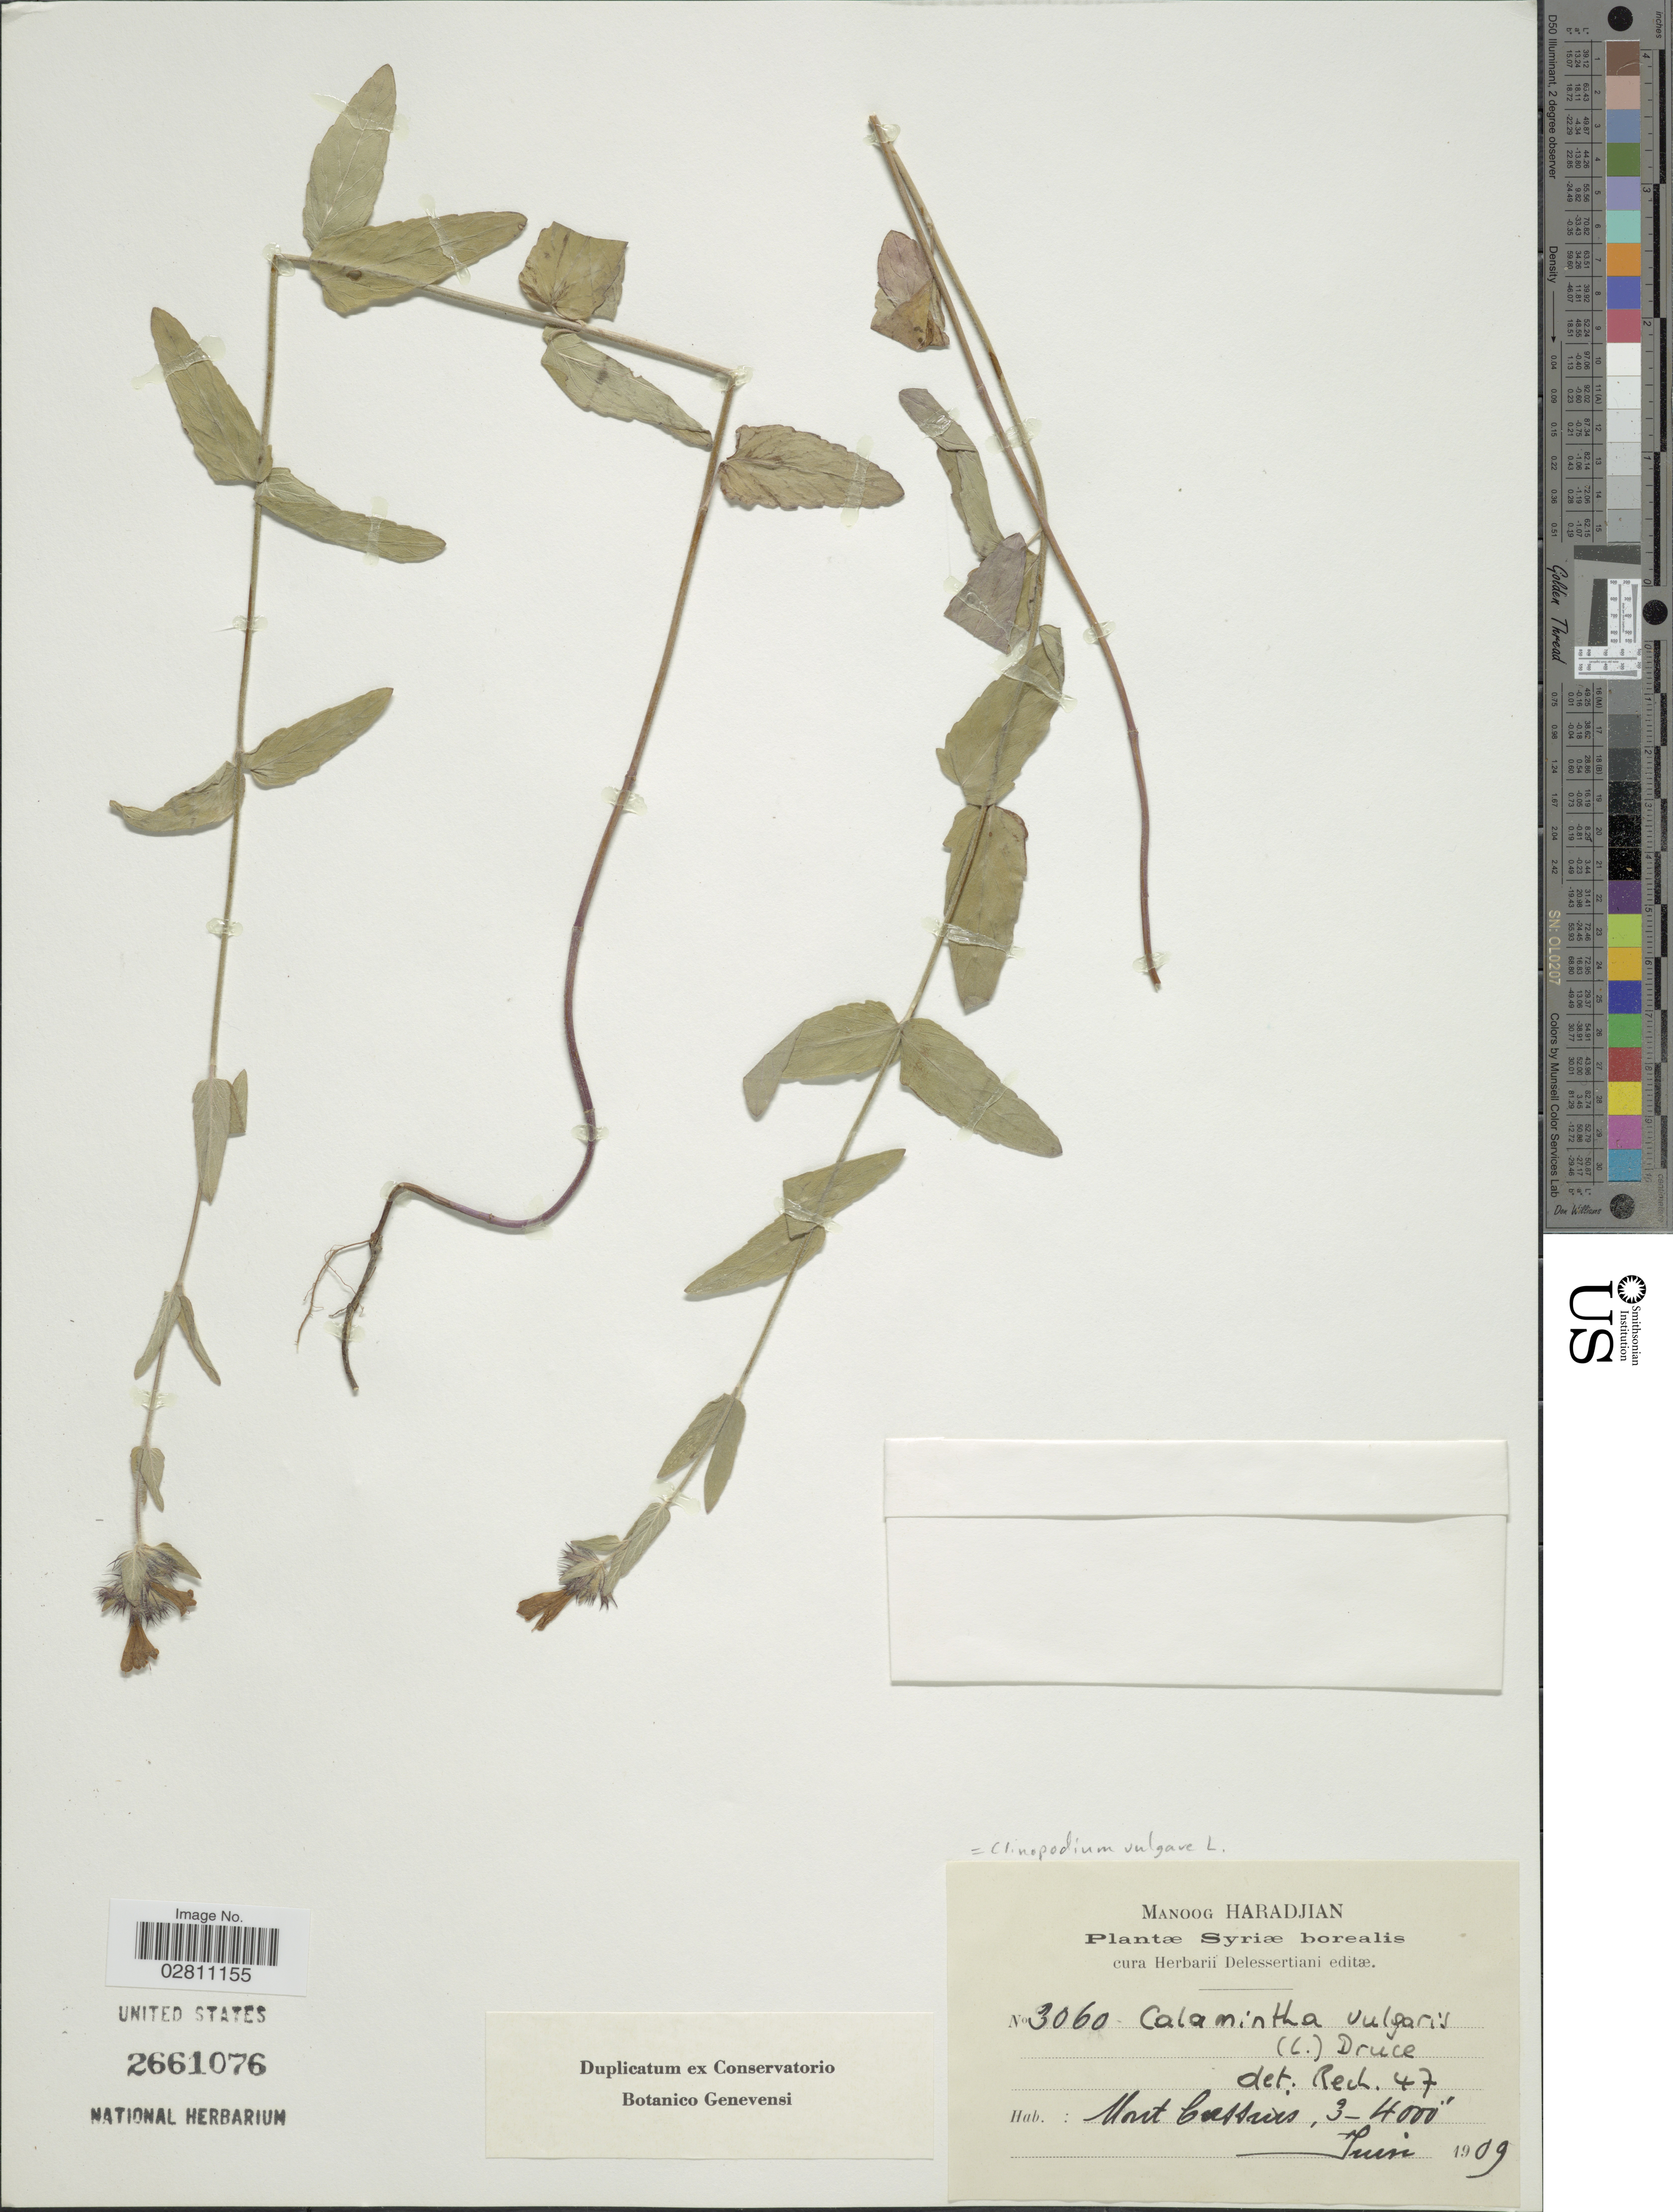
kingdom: Plantae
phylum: Tracheophyta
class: Magnoliopsida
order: Lamiales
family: Lamiaceae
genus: Clinopodium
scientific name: Clinopodium vulgare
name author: L.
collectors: M. Haradjian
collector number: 3060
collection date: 1909-06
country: Syria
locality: Syriæ borealis, Mont Cassius.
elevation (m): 914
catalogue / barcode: US 2661076